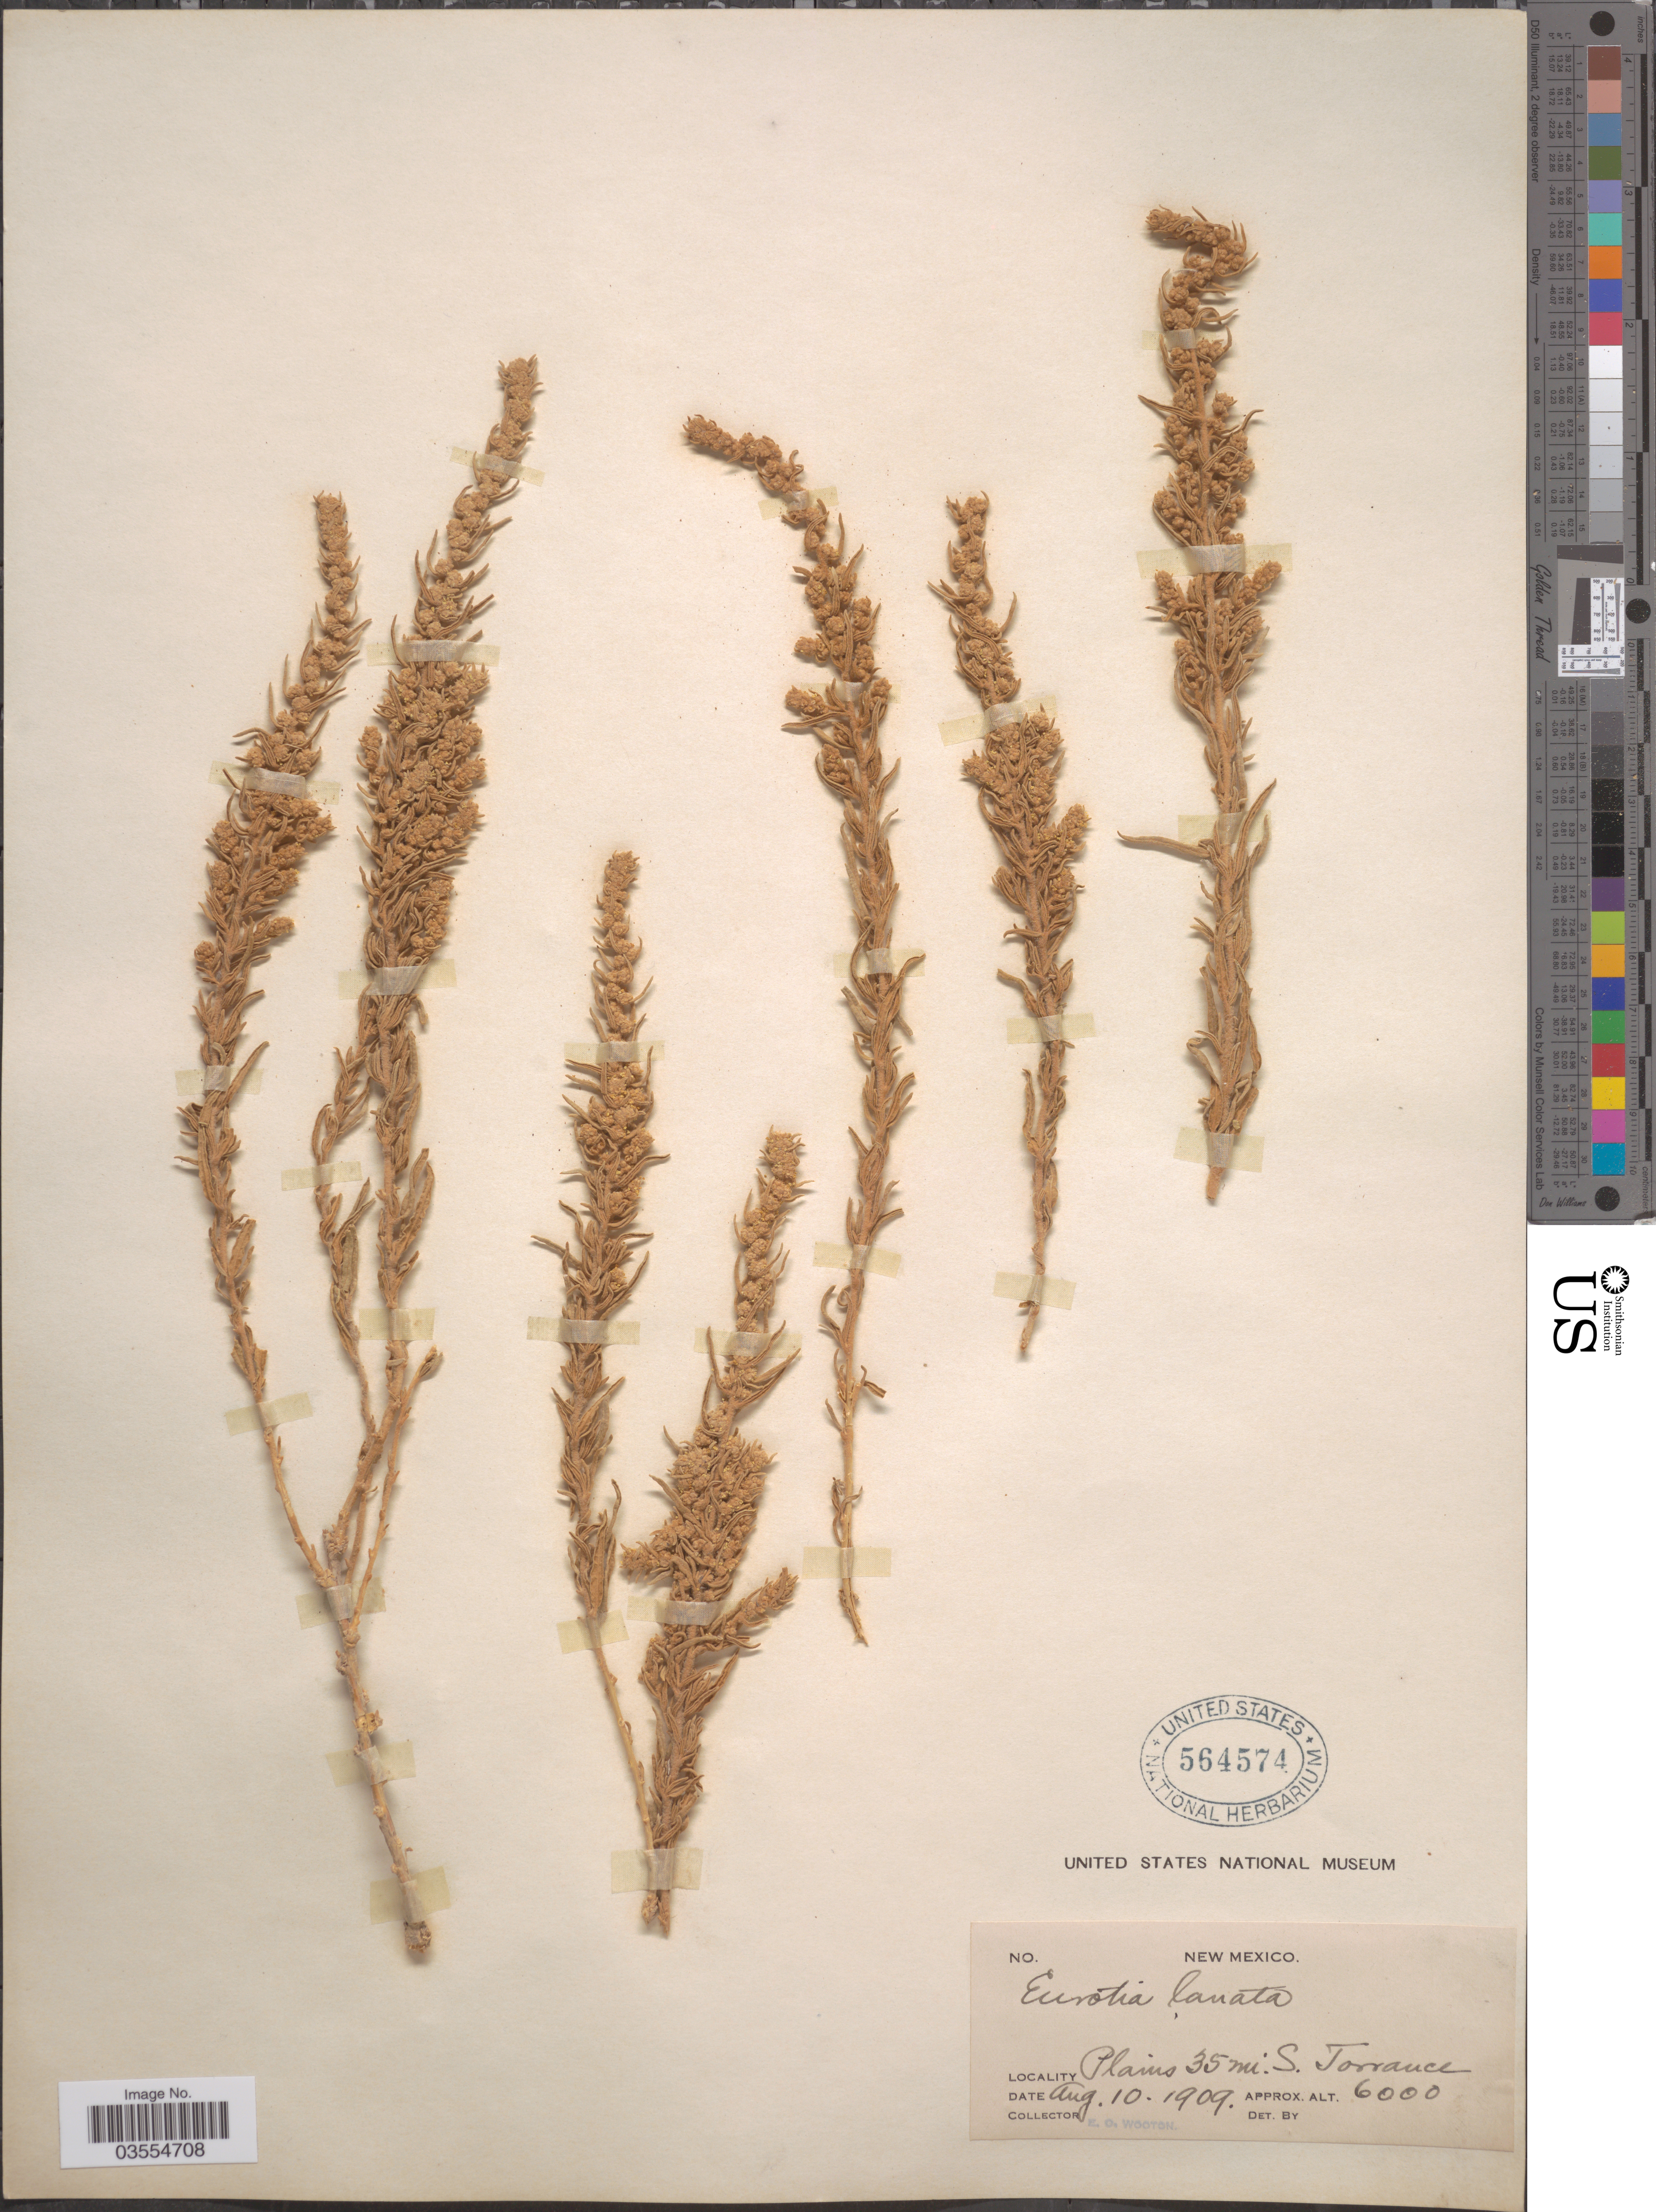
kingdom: Plantae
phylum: Tracheophyta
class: Magnoliopsida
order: Caryophyllales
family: Amaranthaceae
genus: Krascheninnikovia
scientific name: Krascheninnikovia lanata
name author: (Pursh) A. Meeuse & A.Smit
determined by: U.S. National Herbarium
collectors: E. O. Wooton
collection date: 1909-08-10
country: United States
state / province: New Mexico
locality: Plains 35 mi. S. Torrance.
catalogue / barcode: US 564574